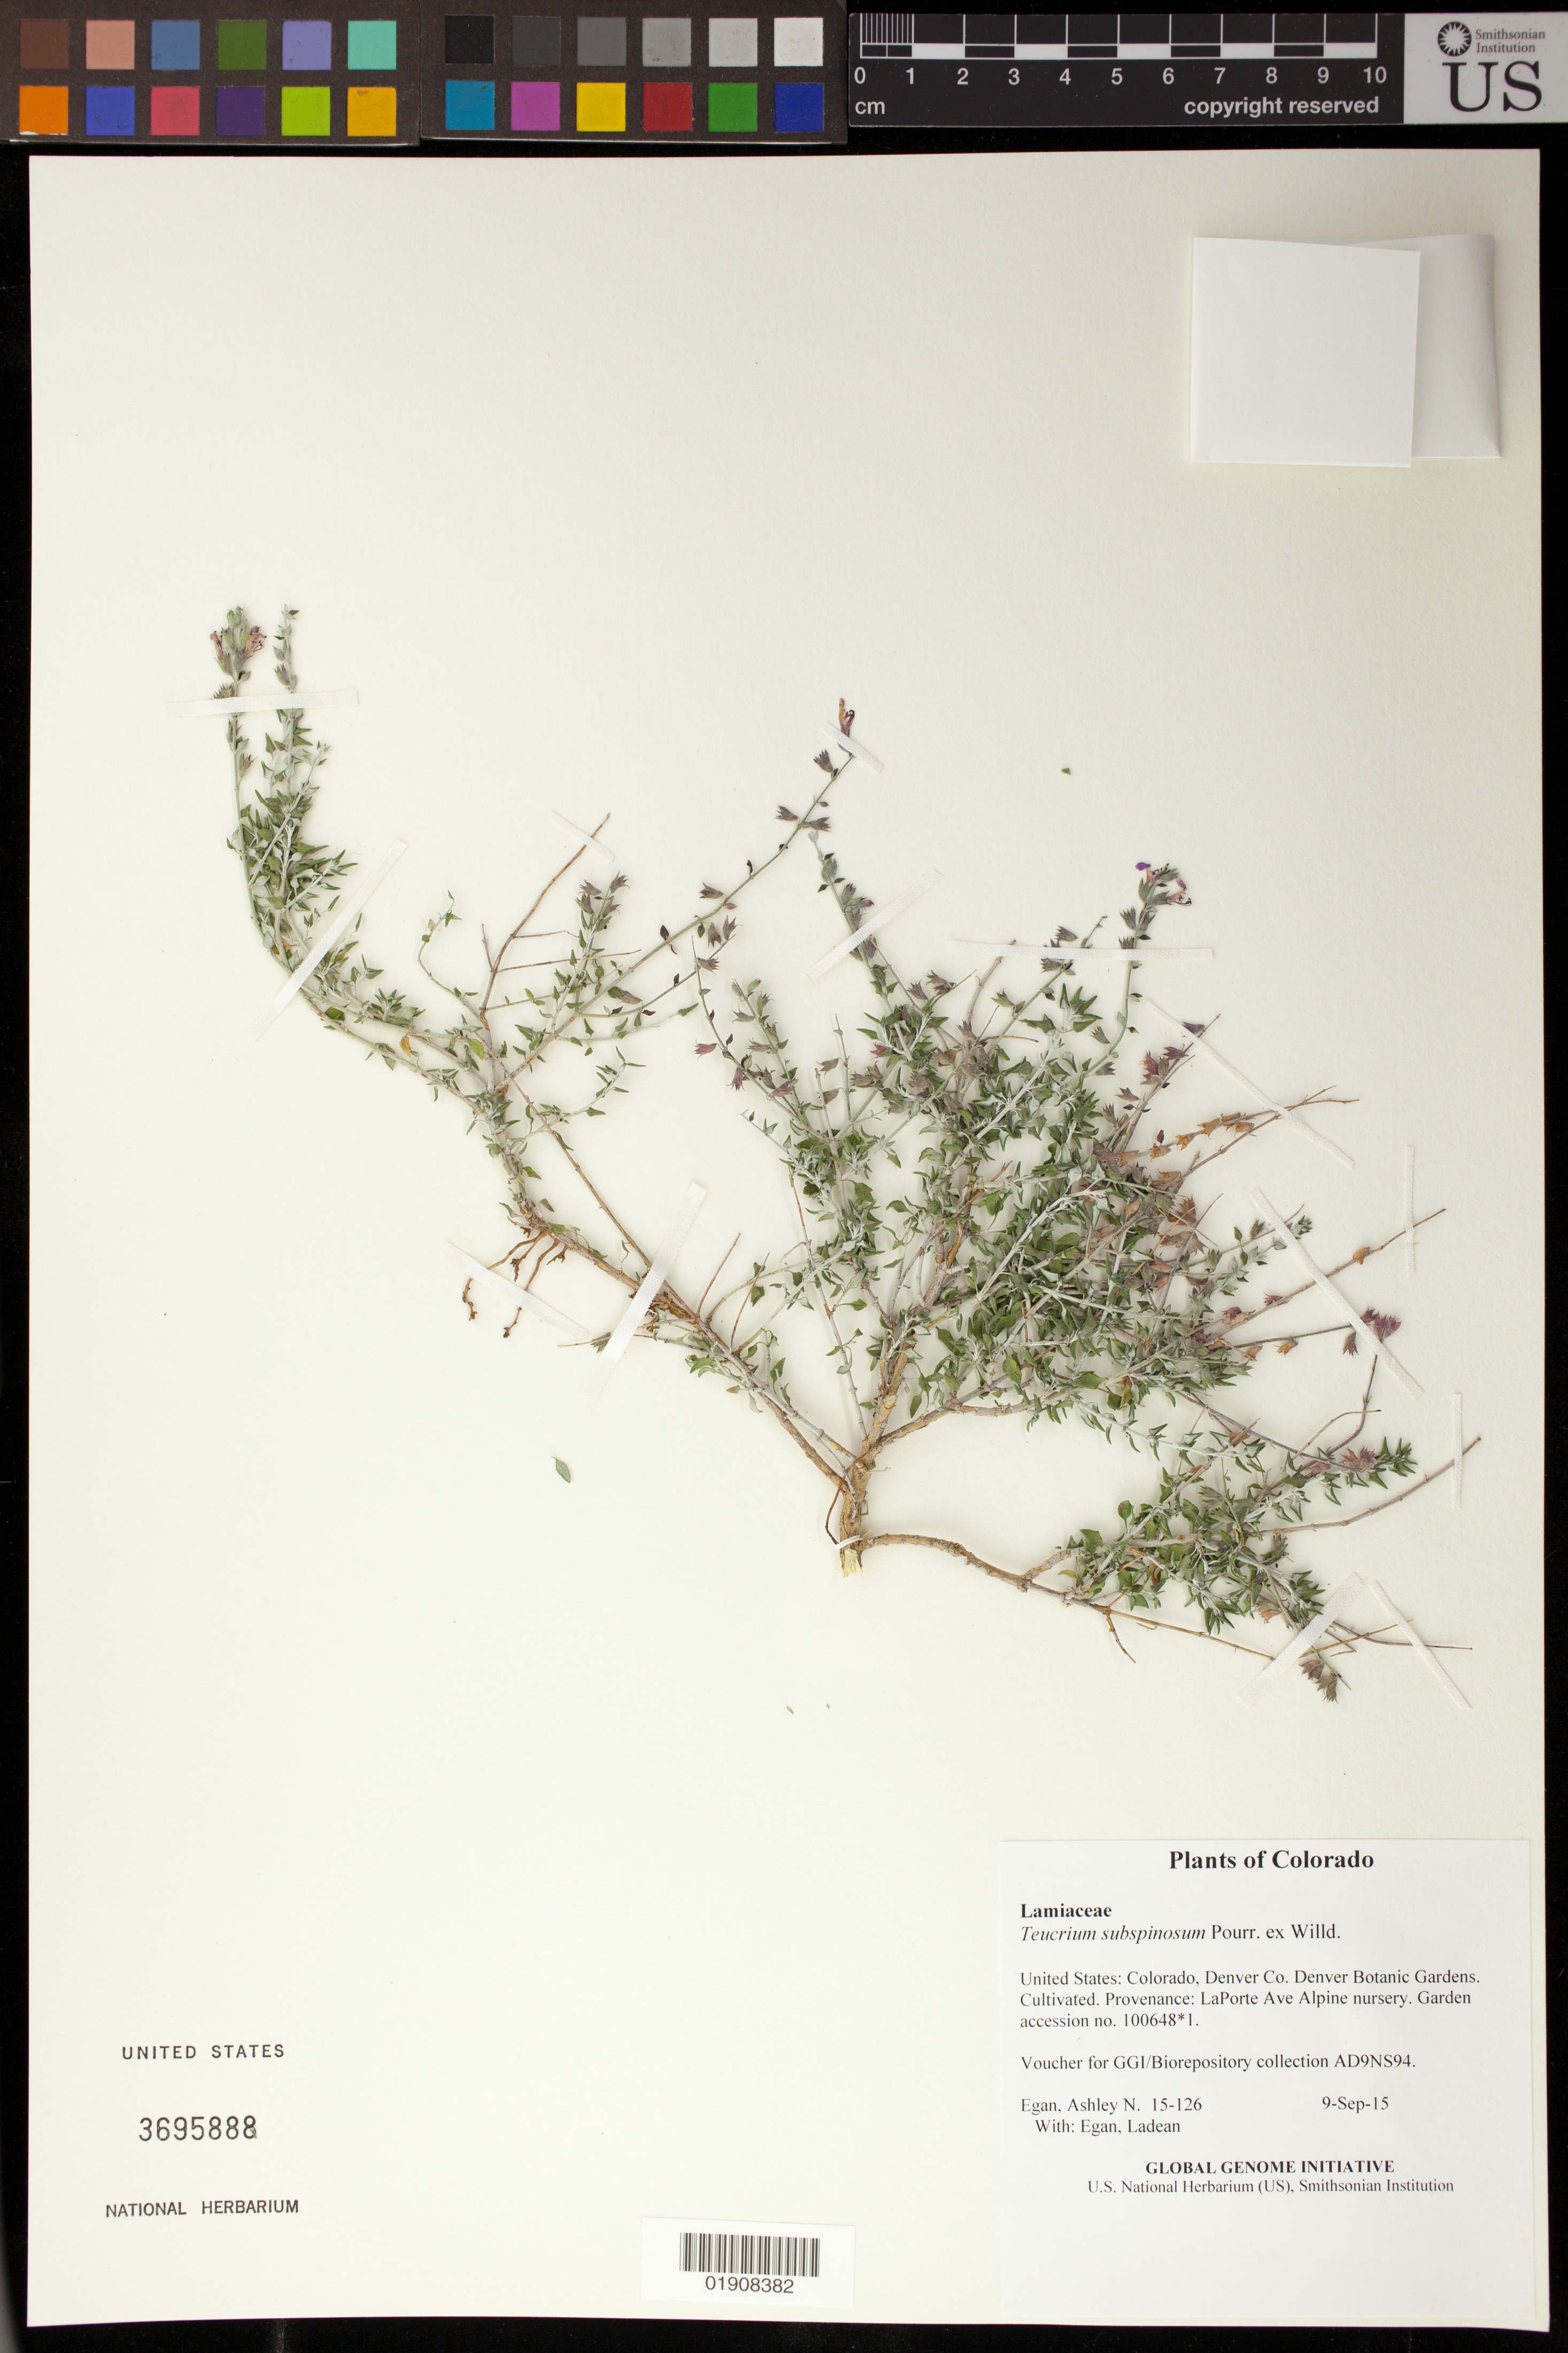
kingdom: Plantae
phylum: Tracheophyta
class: Magnoliopsida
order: Lamiales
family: Lamiaceae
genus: Teucrium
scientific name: Teucrium subspinosum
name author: Pourr. ex Willd.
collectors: A. N. Egan & L. Egan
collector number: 15-126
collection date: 2015-09-09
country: United States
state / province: Colorado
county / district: Denver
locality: Denver Botanic Gardens. Cultivated. Provenance: LaPorte Ave Alpine nursery. Garden accession no. 100648.1.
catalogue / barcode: US 3695888